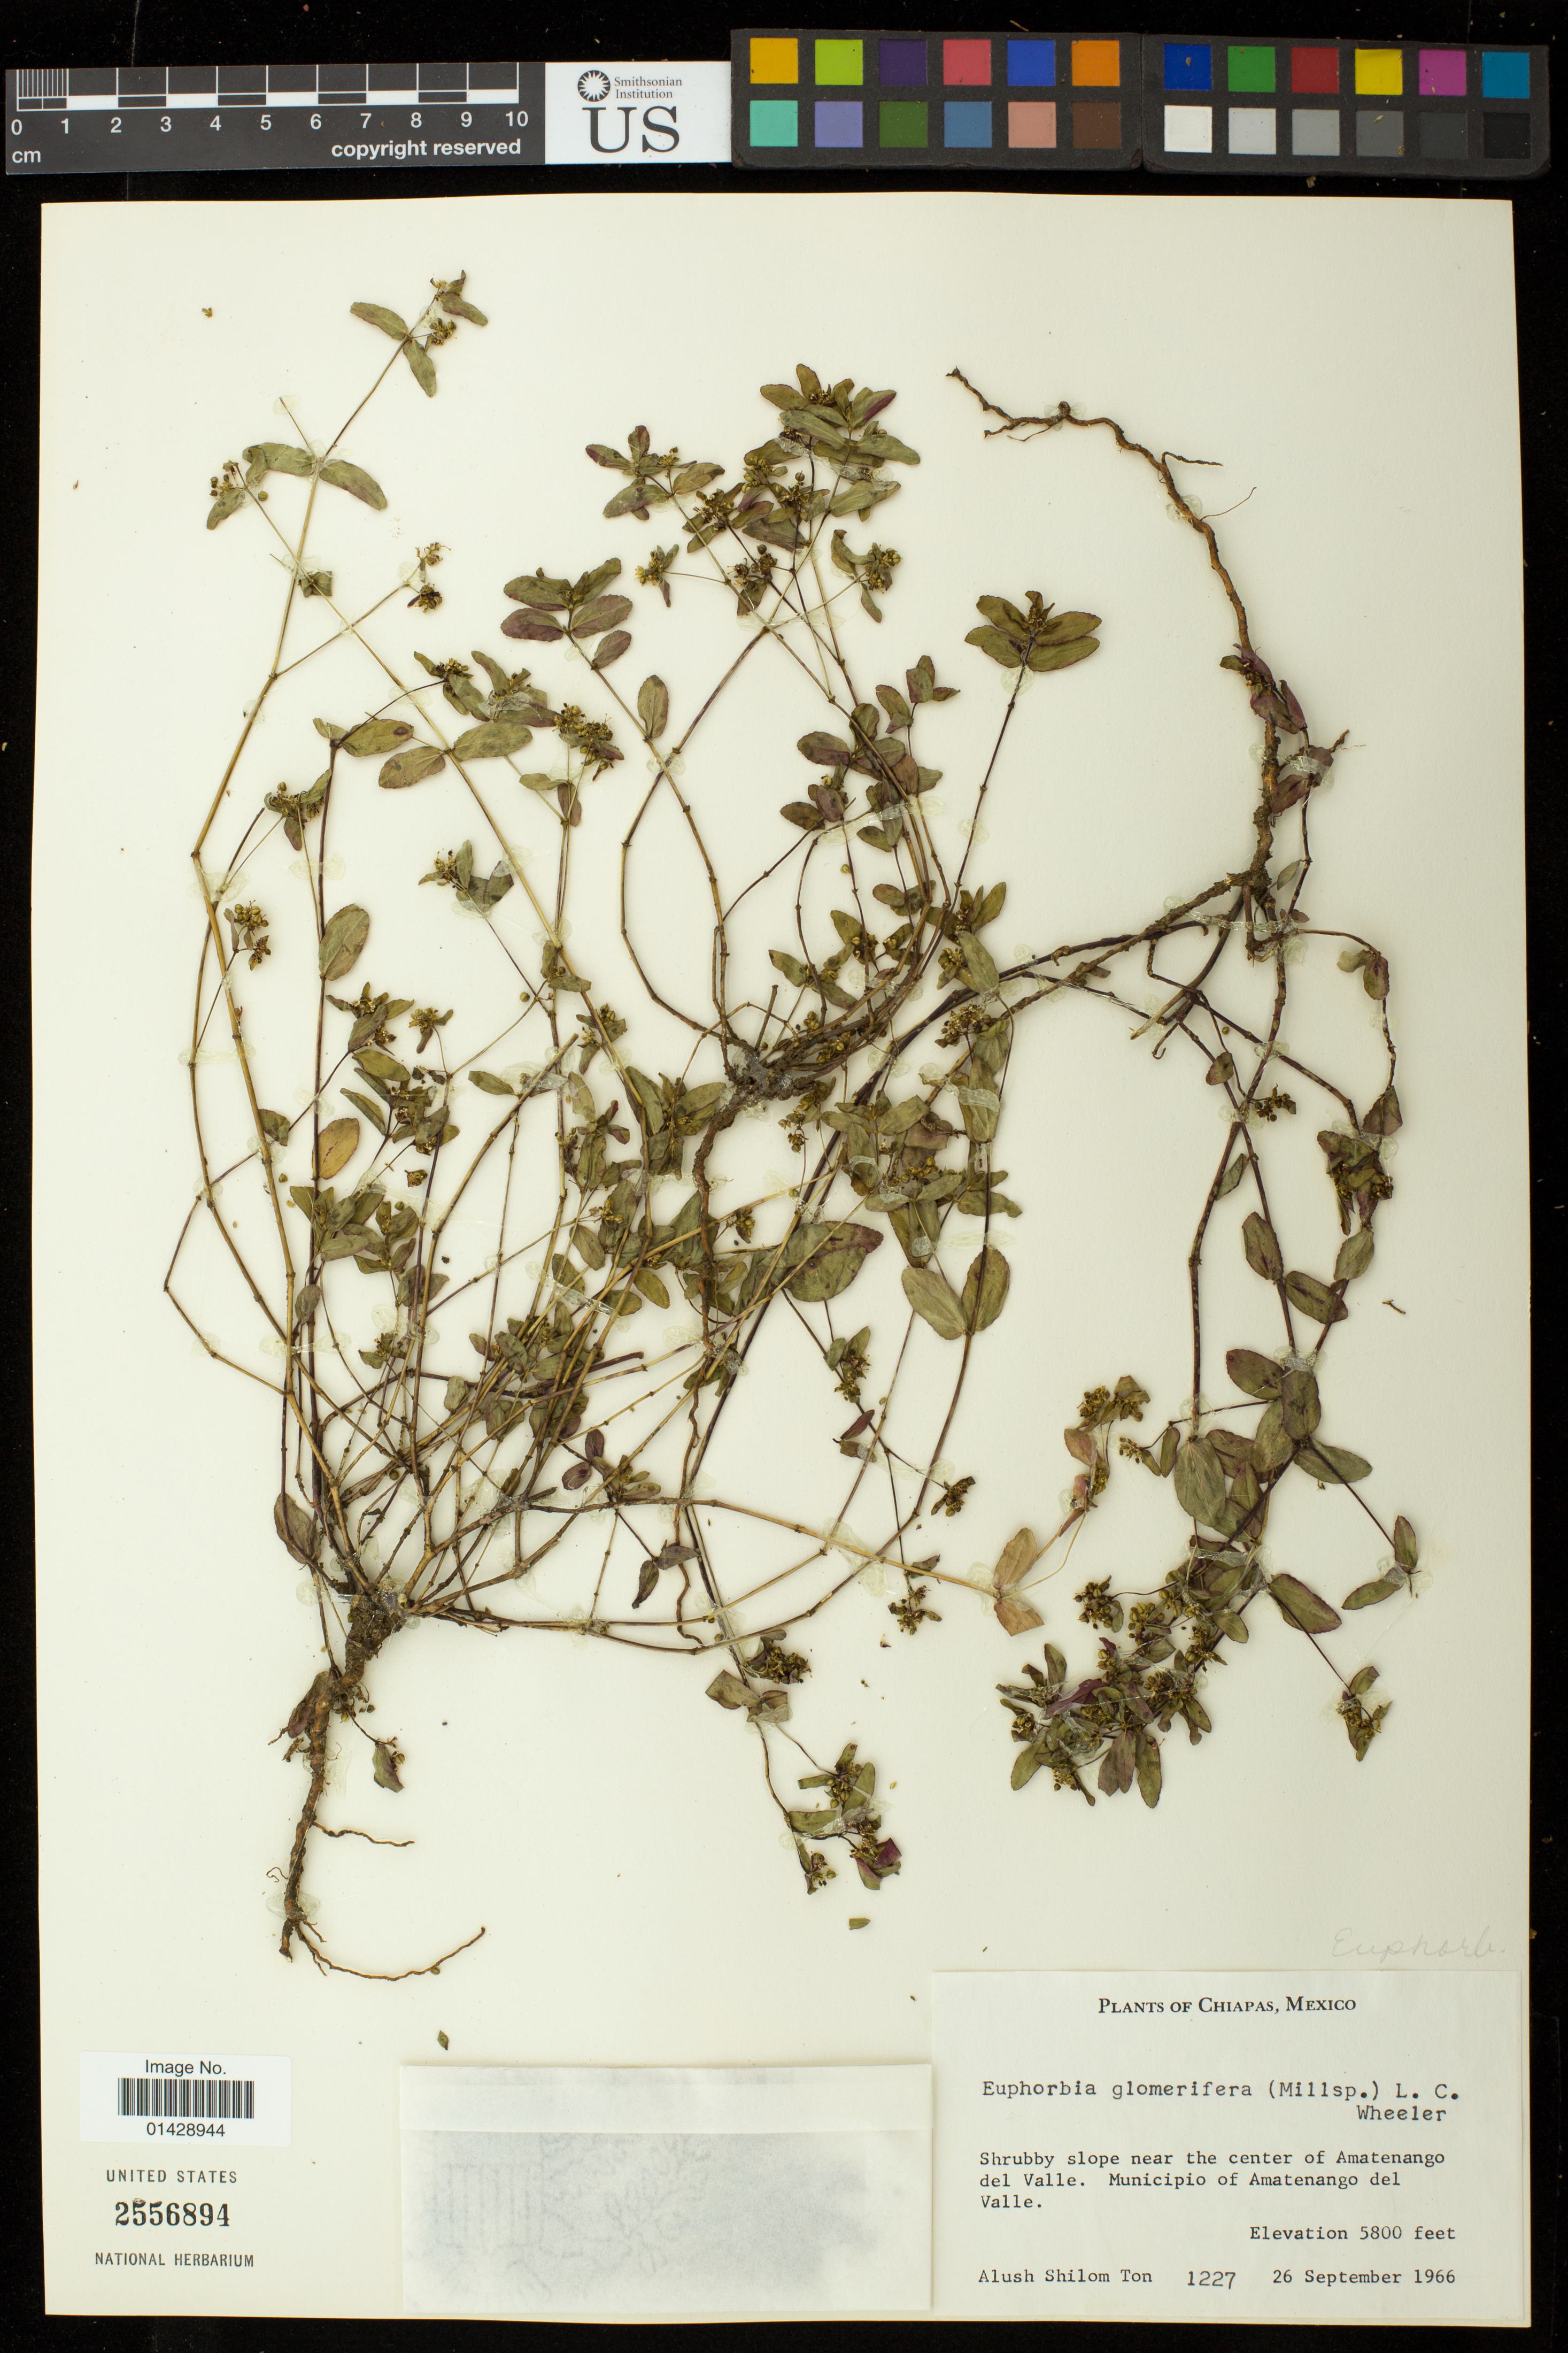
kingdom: Plantae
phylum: Tracheophyta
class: Magnoliopsida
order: Malpighiales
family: Euphorbiaceae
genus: Euphorbia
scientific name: Euphorbia hyssopifolia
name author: L.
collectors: A. S. Ton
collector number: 1227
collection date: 1966-09-26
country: Mexico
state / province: Chiapas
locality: Shrubby slope near the center of Amatenango del Valle. Municipio of Amatenango del Valle.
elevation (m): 1768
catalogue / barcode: US 2556894